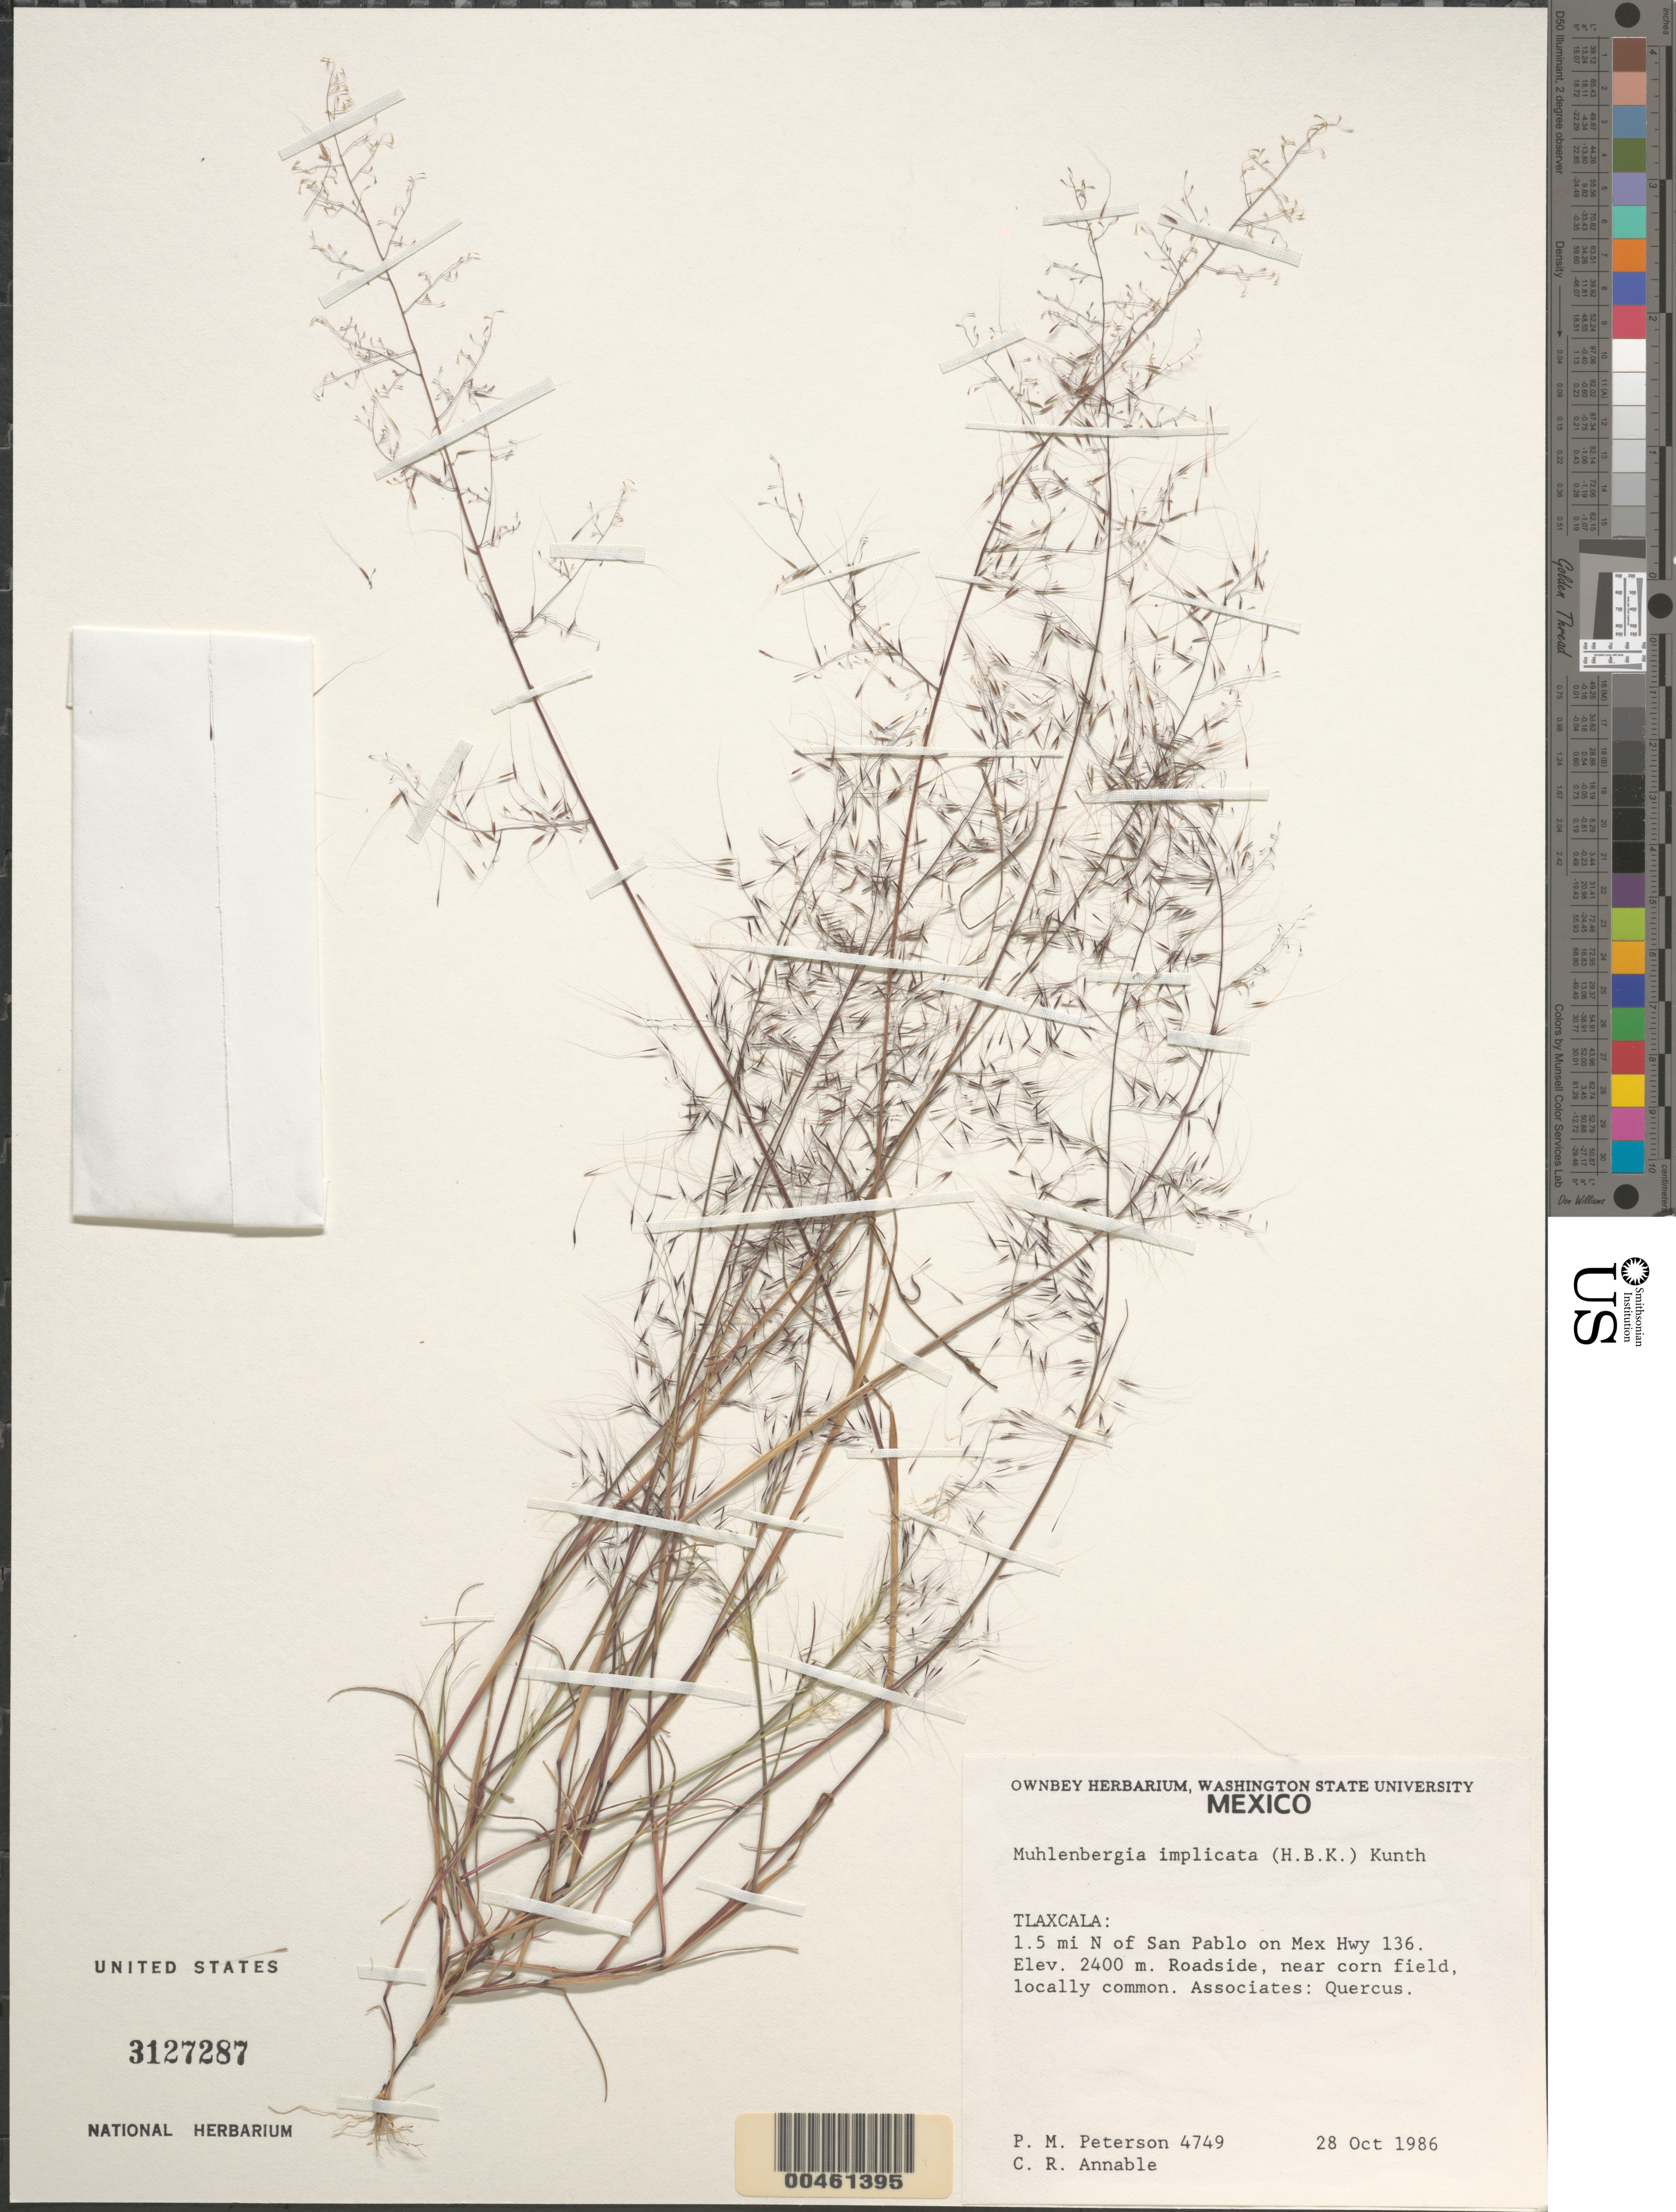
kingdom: Plantae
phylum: Tracheophyta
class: Liliopsida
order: Poales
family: Poaceae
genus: Muhlenbergia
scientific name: Muhlenbergia implicata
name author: (Kunth) Trin.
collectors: P. M. Peterson & C. R. Annable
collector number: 04749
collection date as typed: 28 Oct 1986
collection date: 1986-10-28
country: Mexico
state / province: Tlaxcala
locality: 1.5 miles North of San Pablo on Mex Hwy 136.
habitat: Roadside, near cornfield, associated with Quercus.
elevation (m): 2400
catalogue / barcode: US 3127287